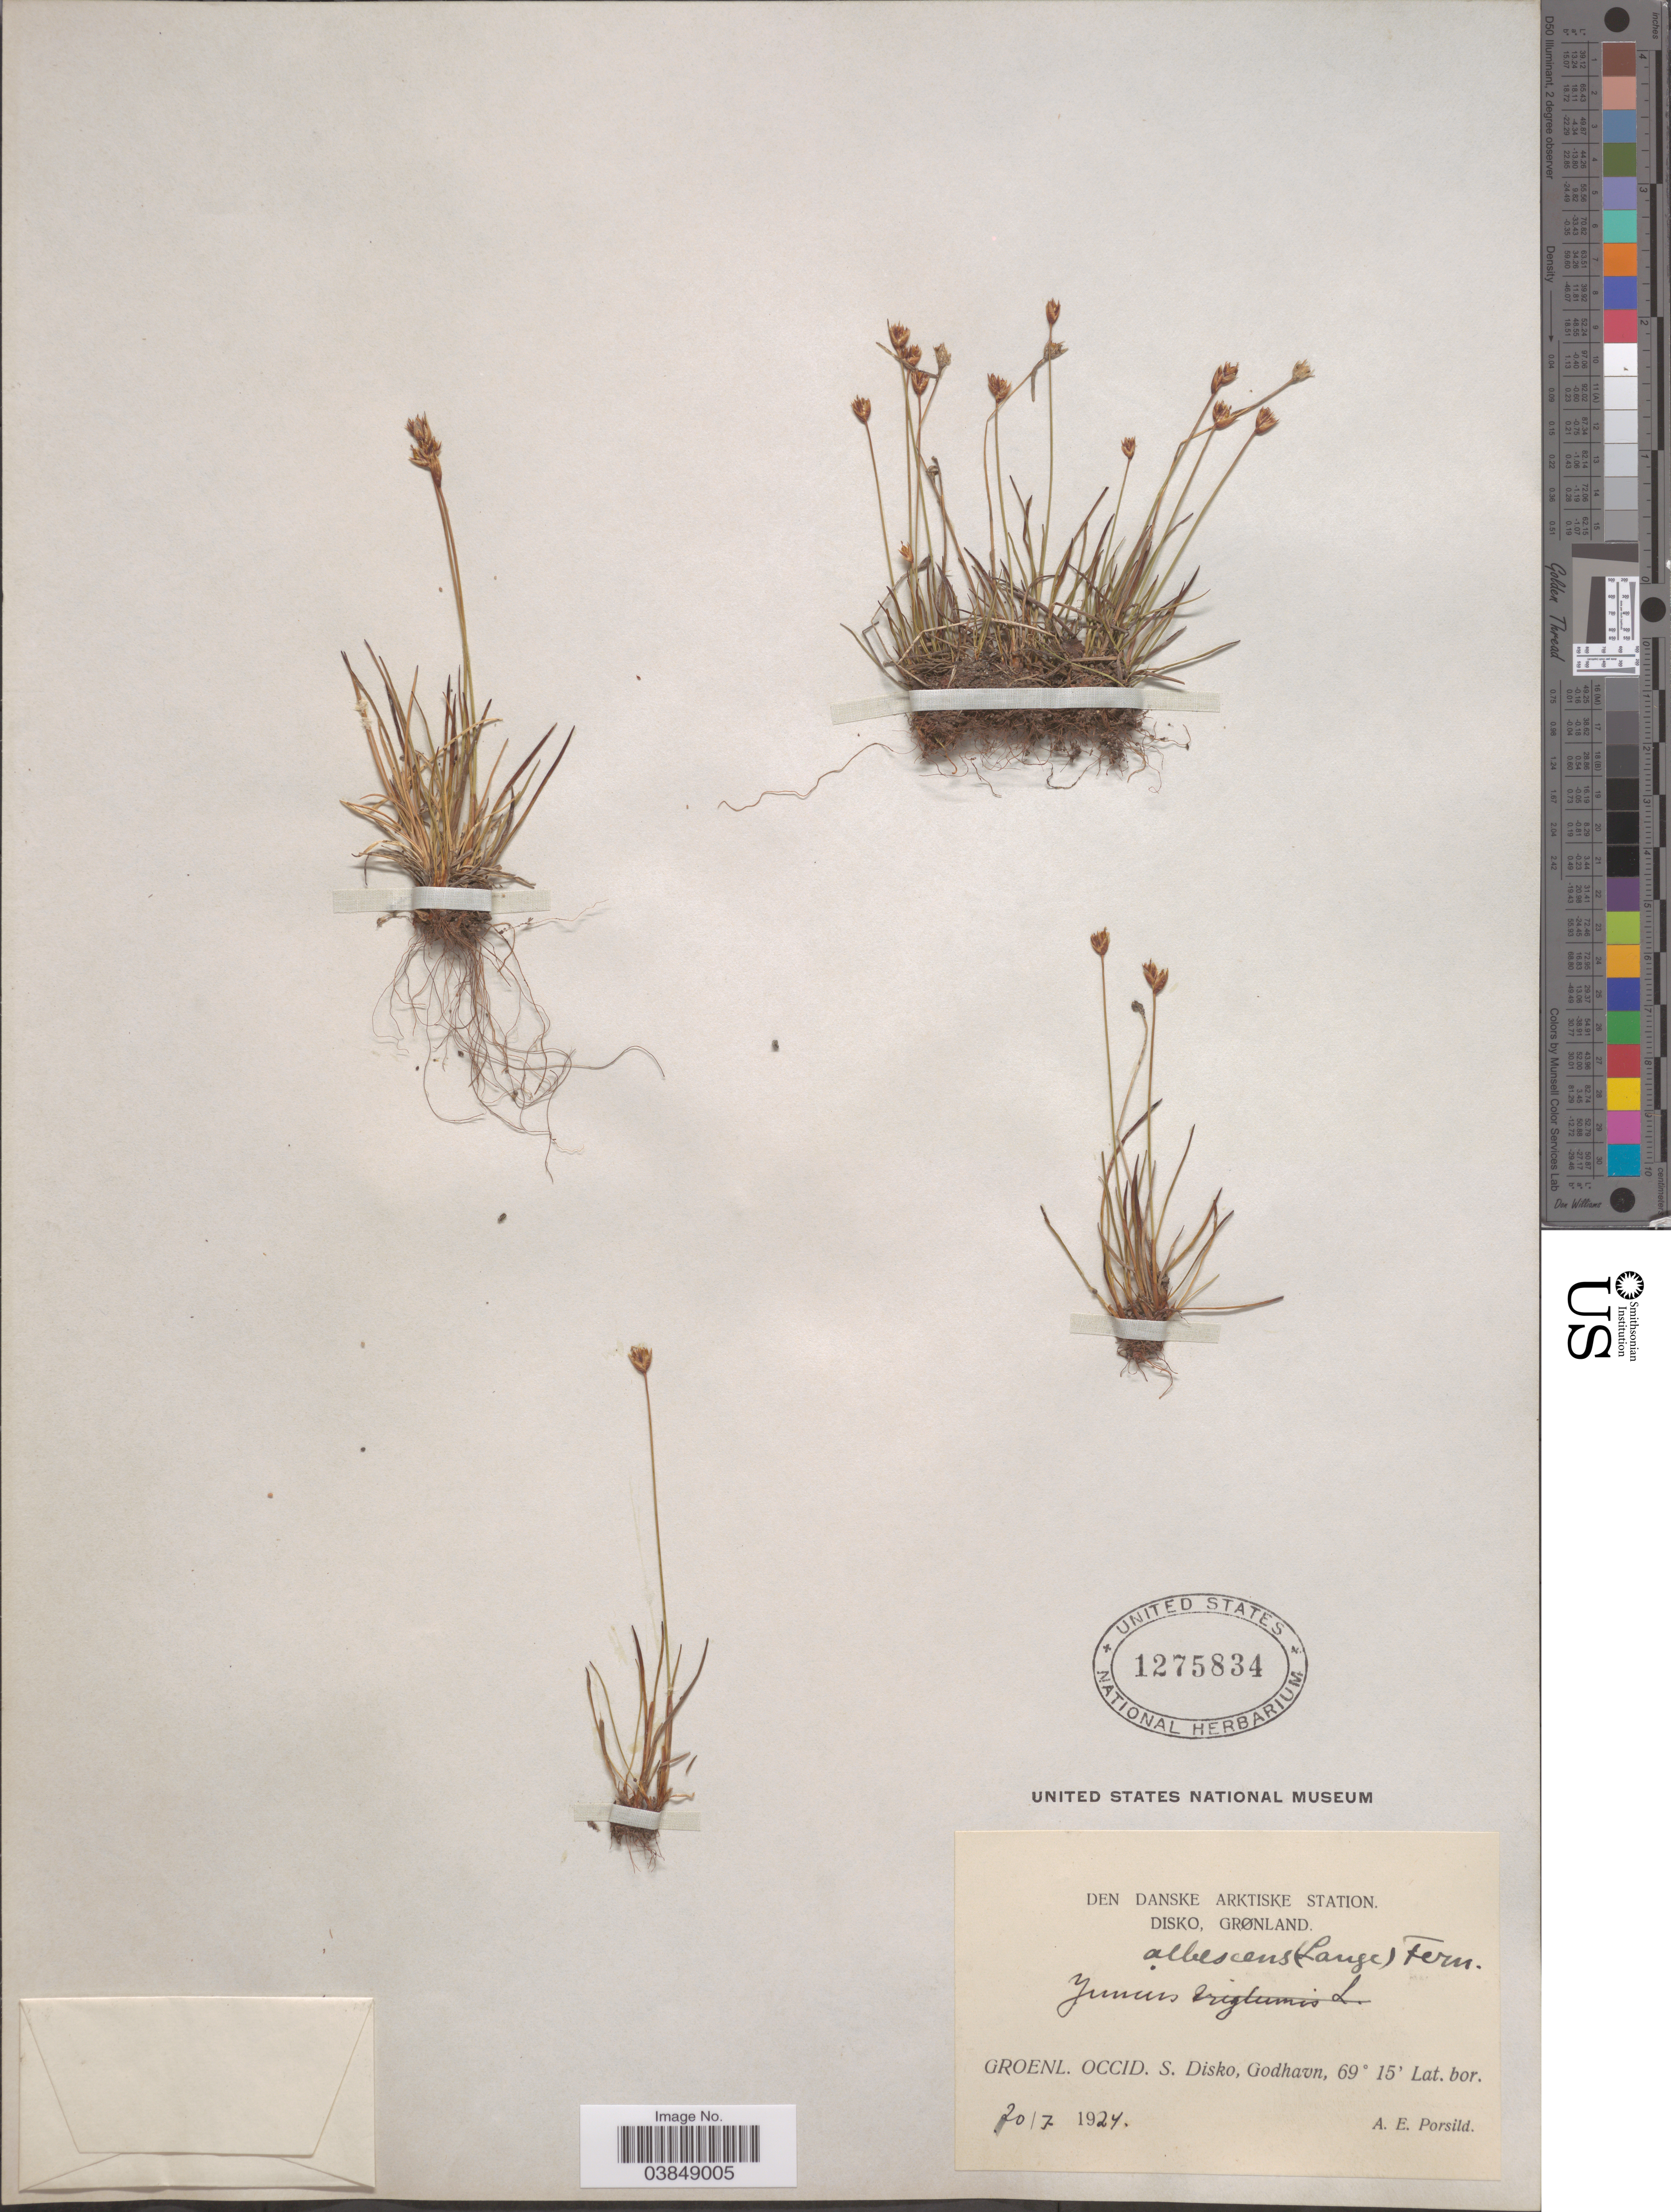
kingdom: Plantae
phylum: Tracheophyta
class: Liliopsida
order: Poales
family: Juncaceae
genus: Juncus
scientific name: Juncus albescens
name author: Fernald & Lange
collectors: A. E. Porsild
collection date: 1924-07-20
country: Greenland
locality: Den Danske Arktiske Station. Disko, Grønland. Groenl. Occid. S. Disko, Godhavn.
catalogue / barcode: US 1275834